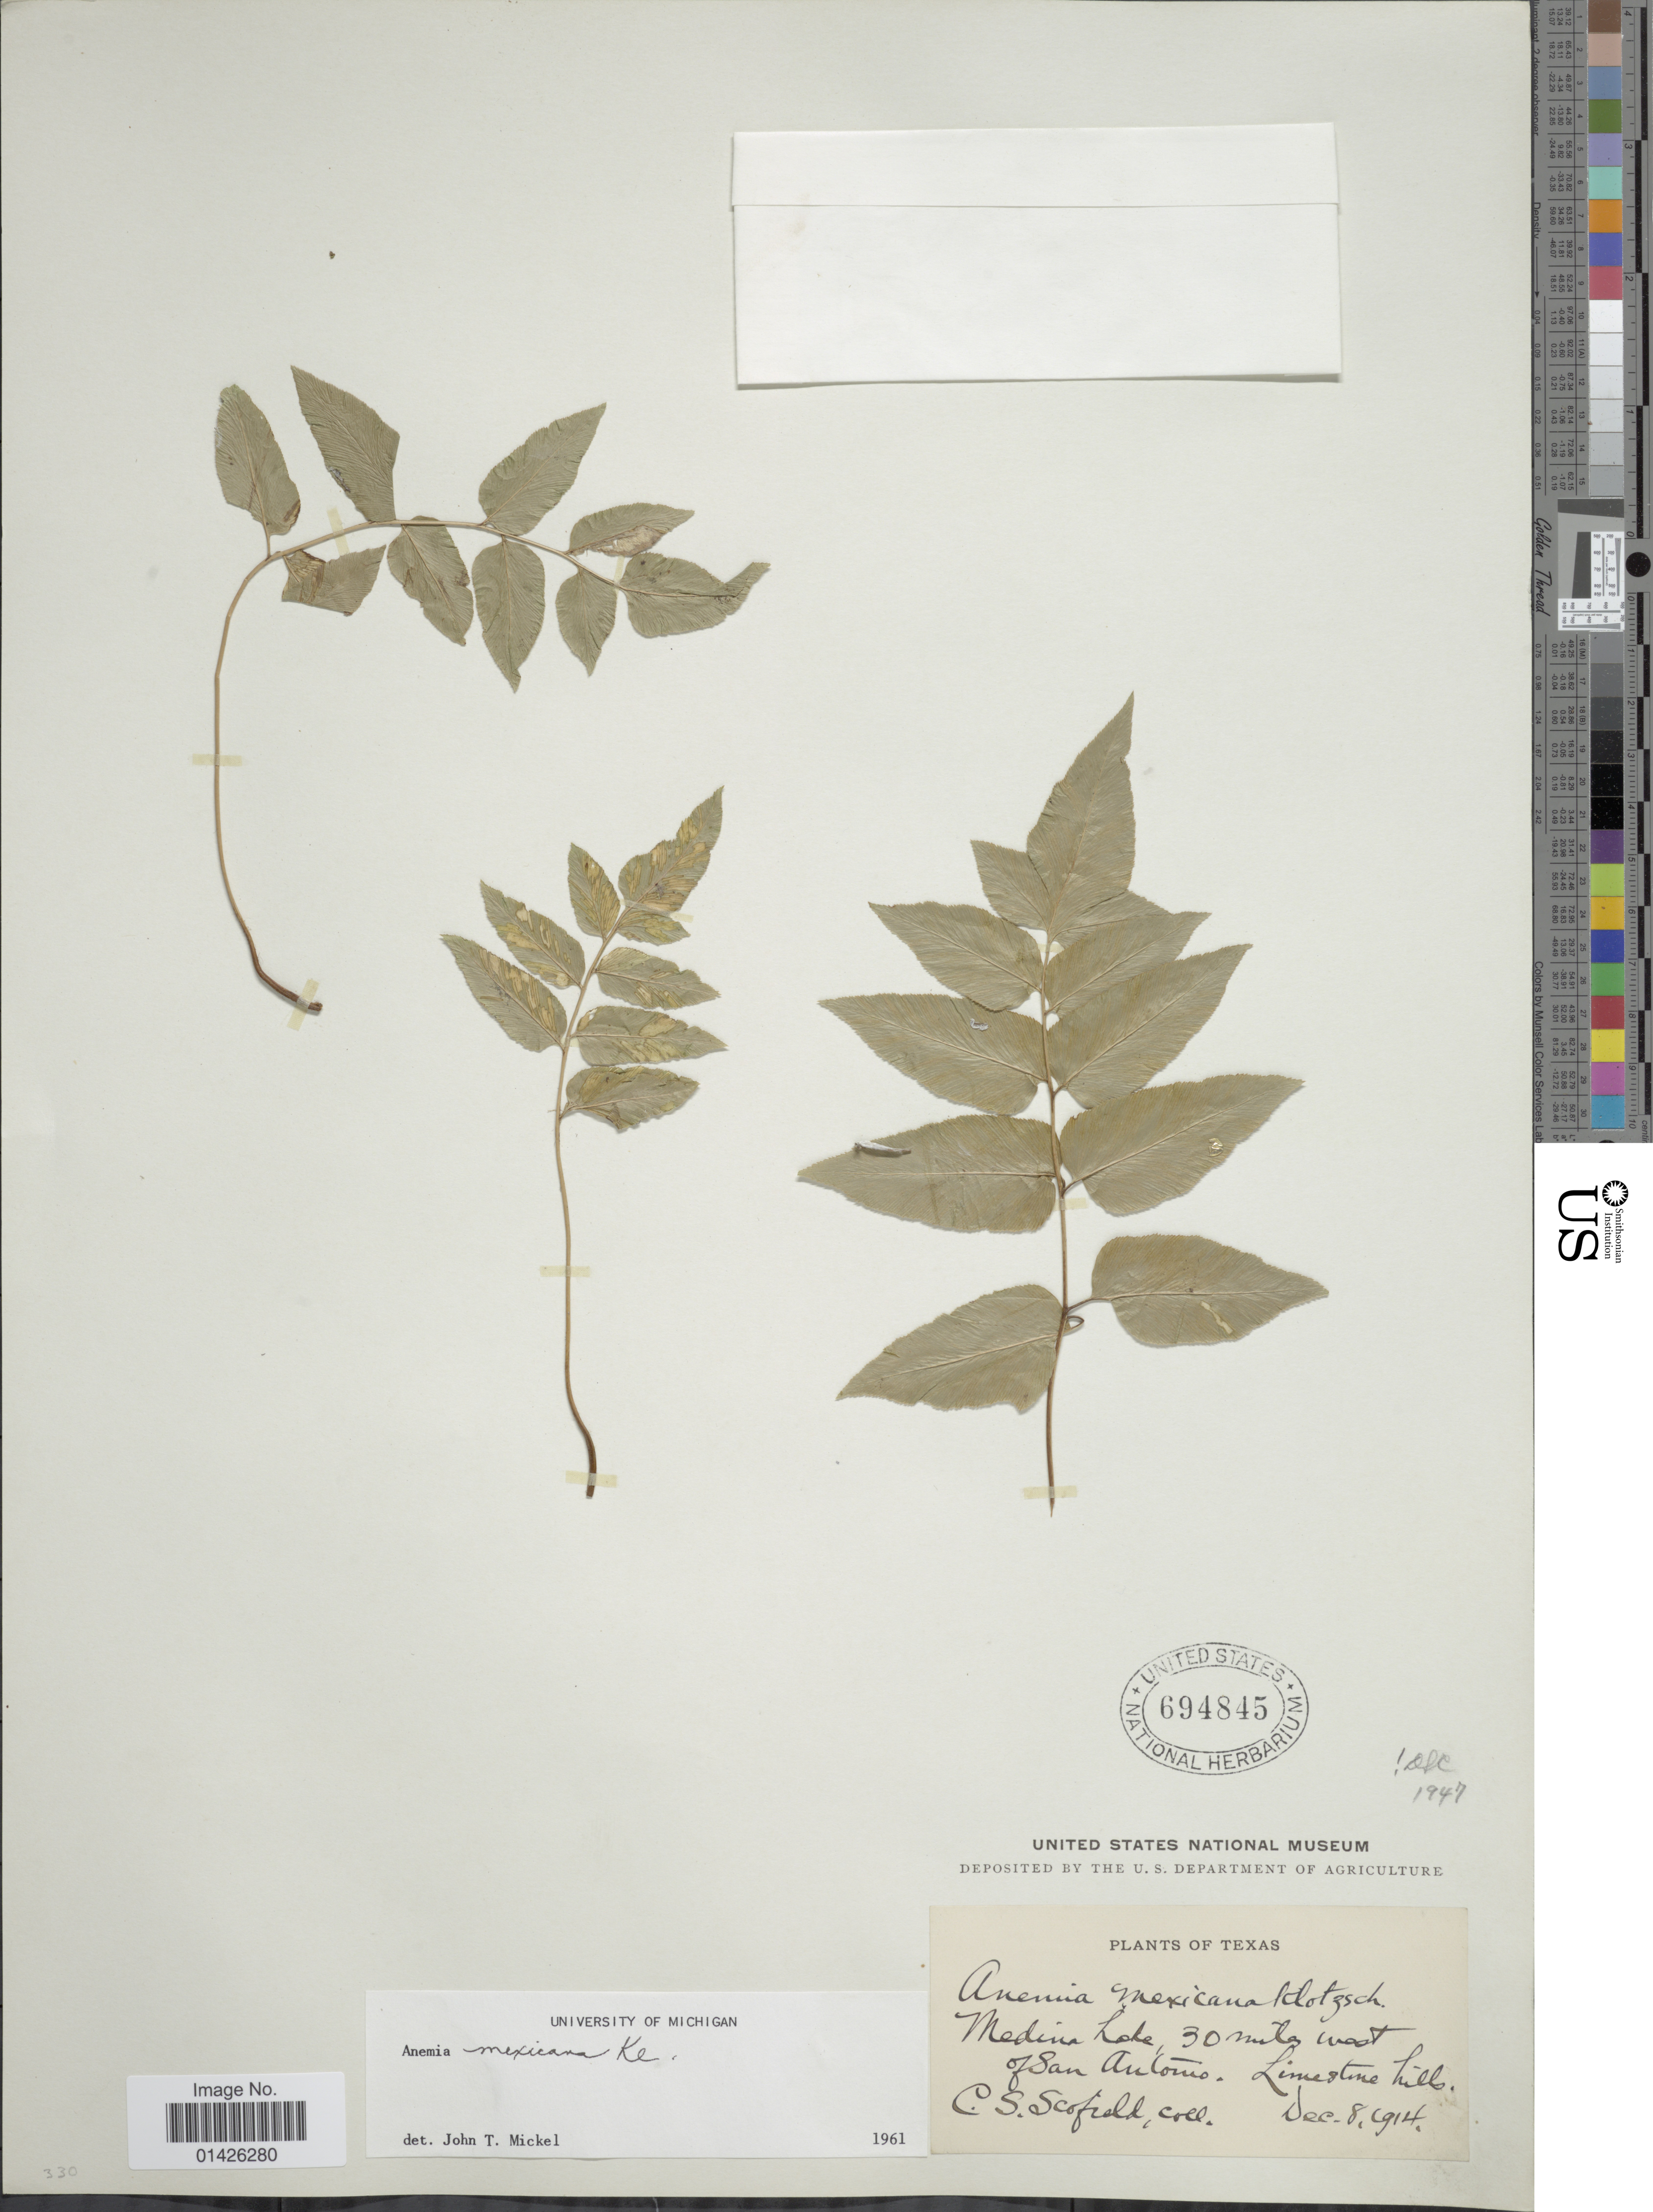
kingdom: Plantae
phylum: Tracheophyta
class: Polypodiopsida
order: Schizaeales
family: Anemiaceae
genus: Anemia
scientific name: Anemia mexicana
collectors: C. Scofield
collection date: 1914-12-08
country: United States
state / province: Texas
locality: Medina Lake, 30 miles west of San Antonio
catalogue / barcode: US 694845